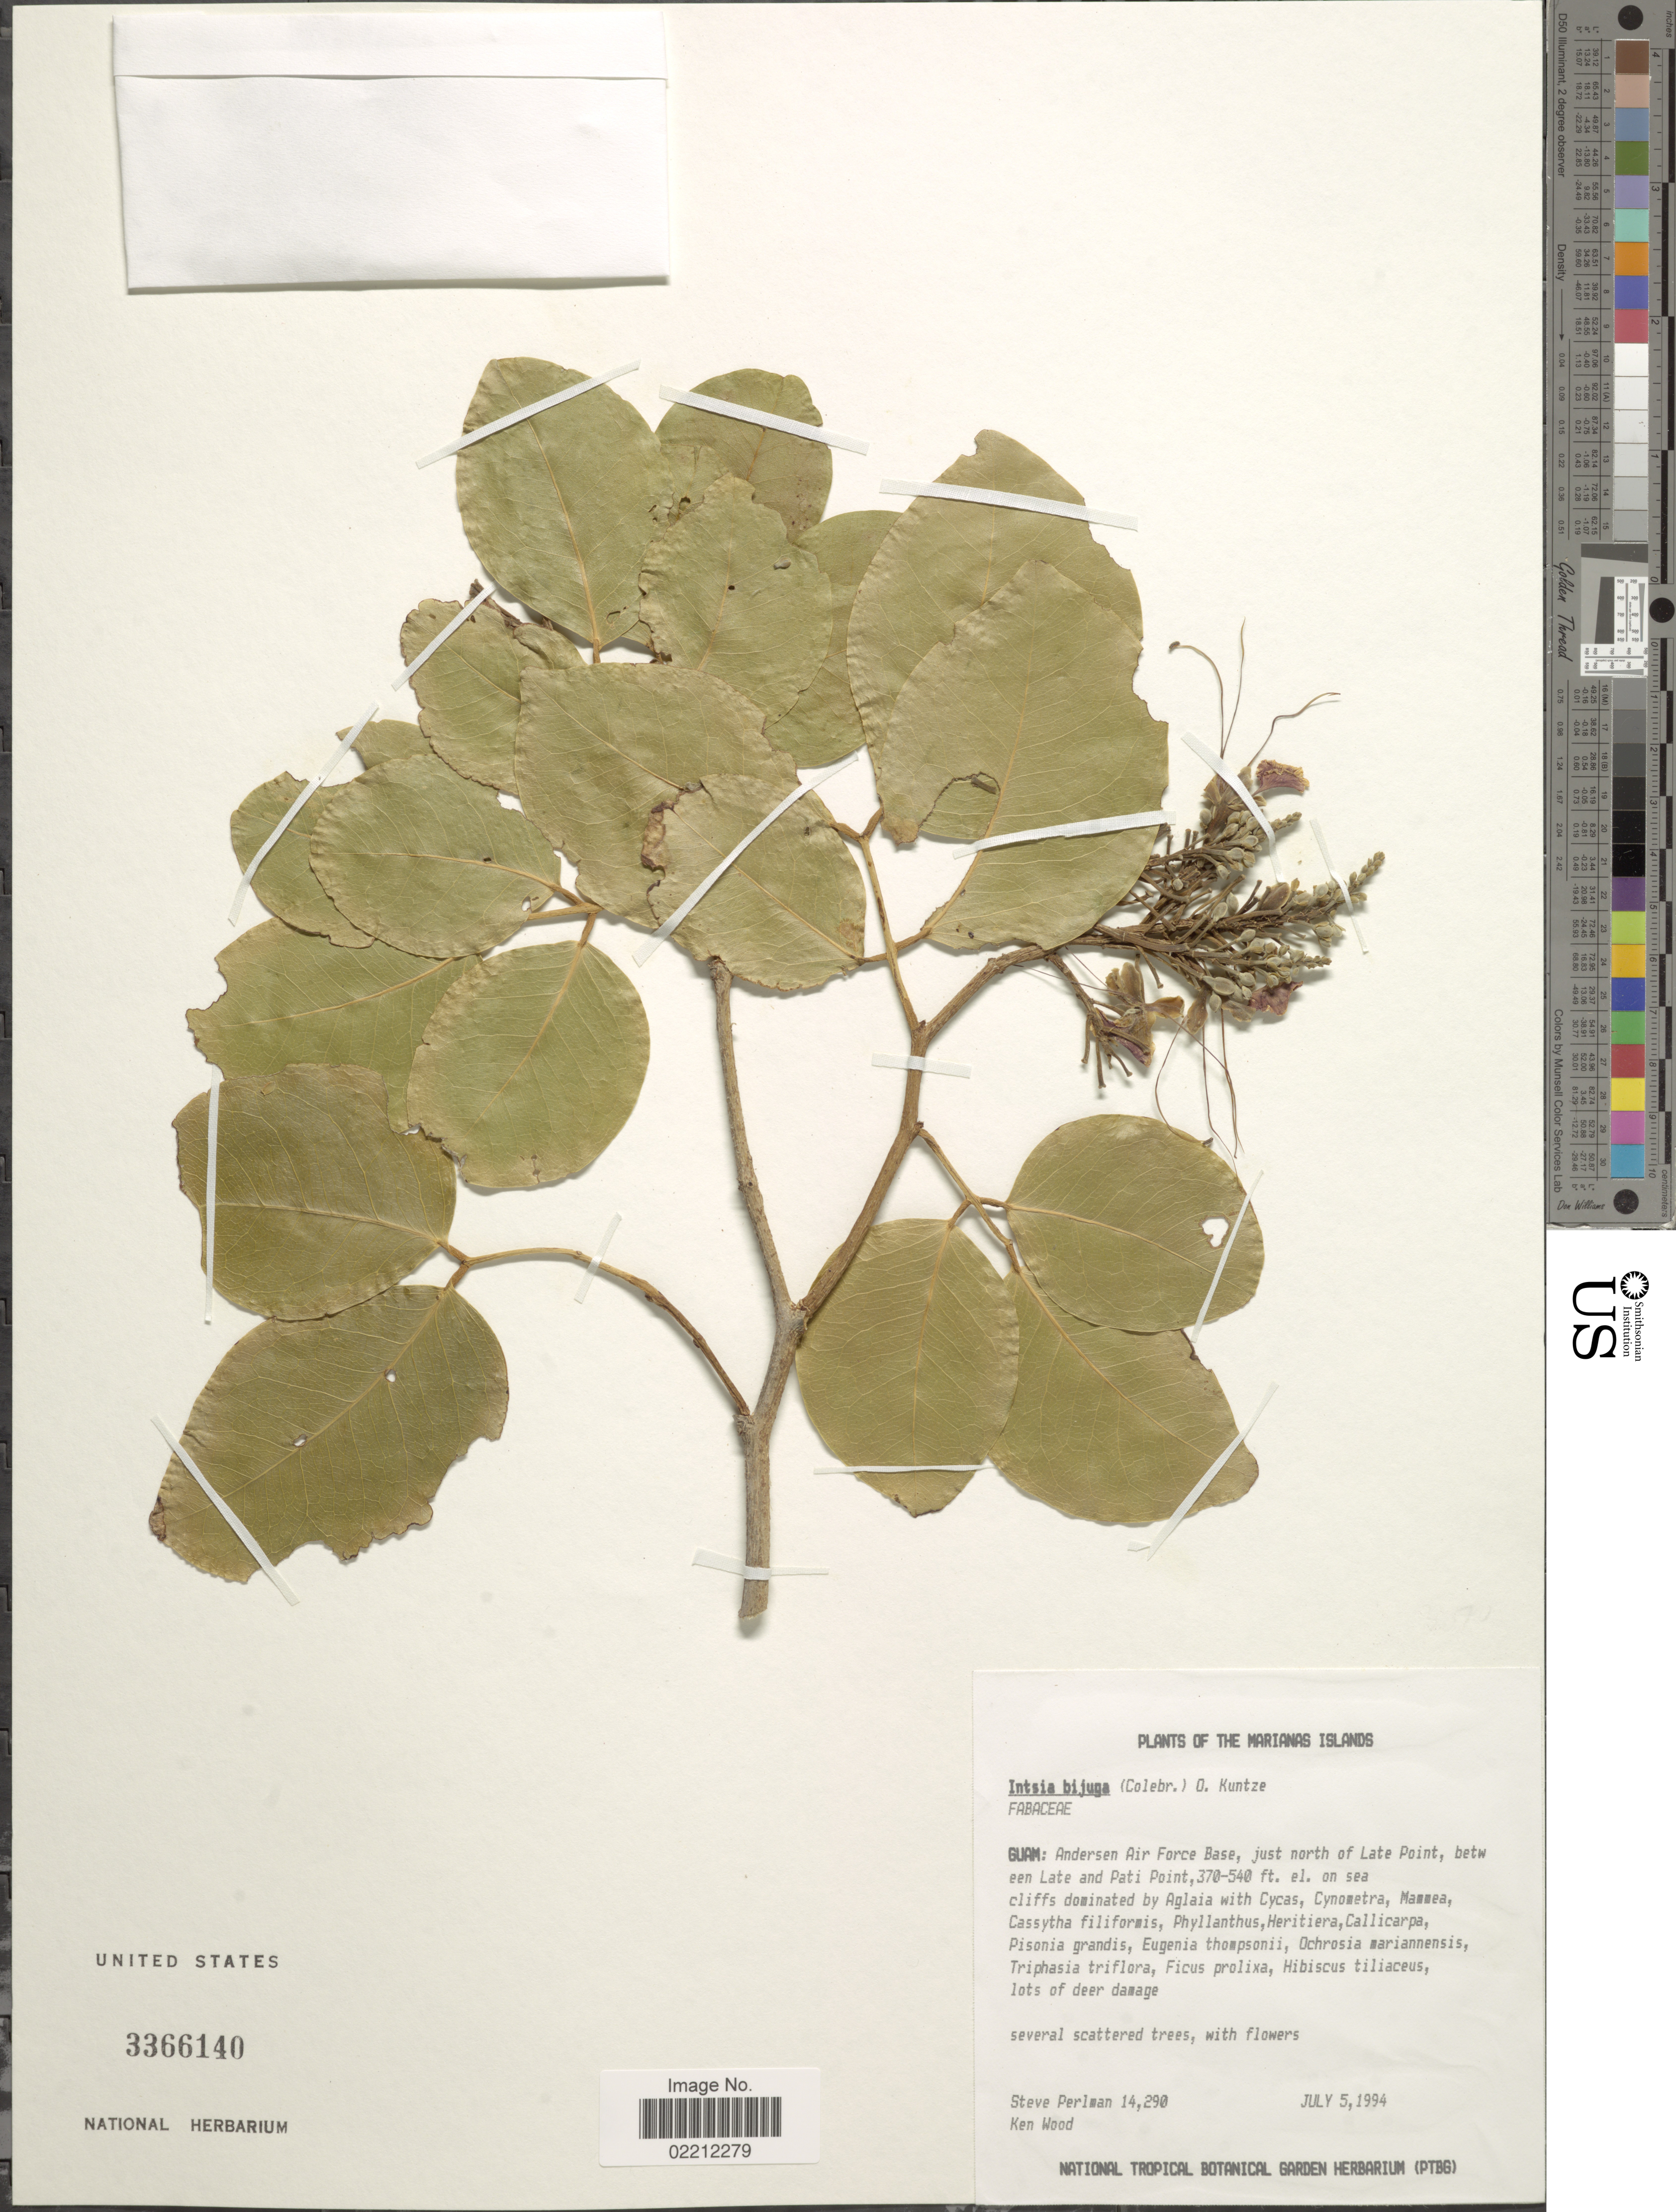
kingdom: Plantae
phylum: Tracheophyta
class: Magnoliopsida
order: Fabales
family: Fabaceae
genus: Intsia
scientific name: Intsia bijuga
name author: (Colebr.) Kuntze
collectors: S. Perlman & K. R. Wood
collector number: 14290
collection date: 1994-07-05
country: Guam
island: Guam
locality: Marianas Islands. Andersen Air Force Base, just north of Late Point, between Late and Pati Point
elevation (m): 113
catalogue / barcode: US 3366140